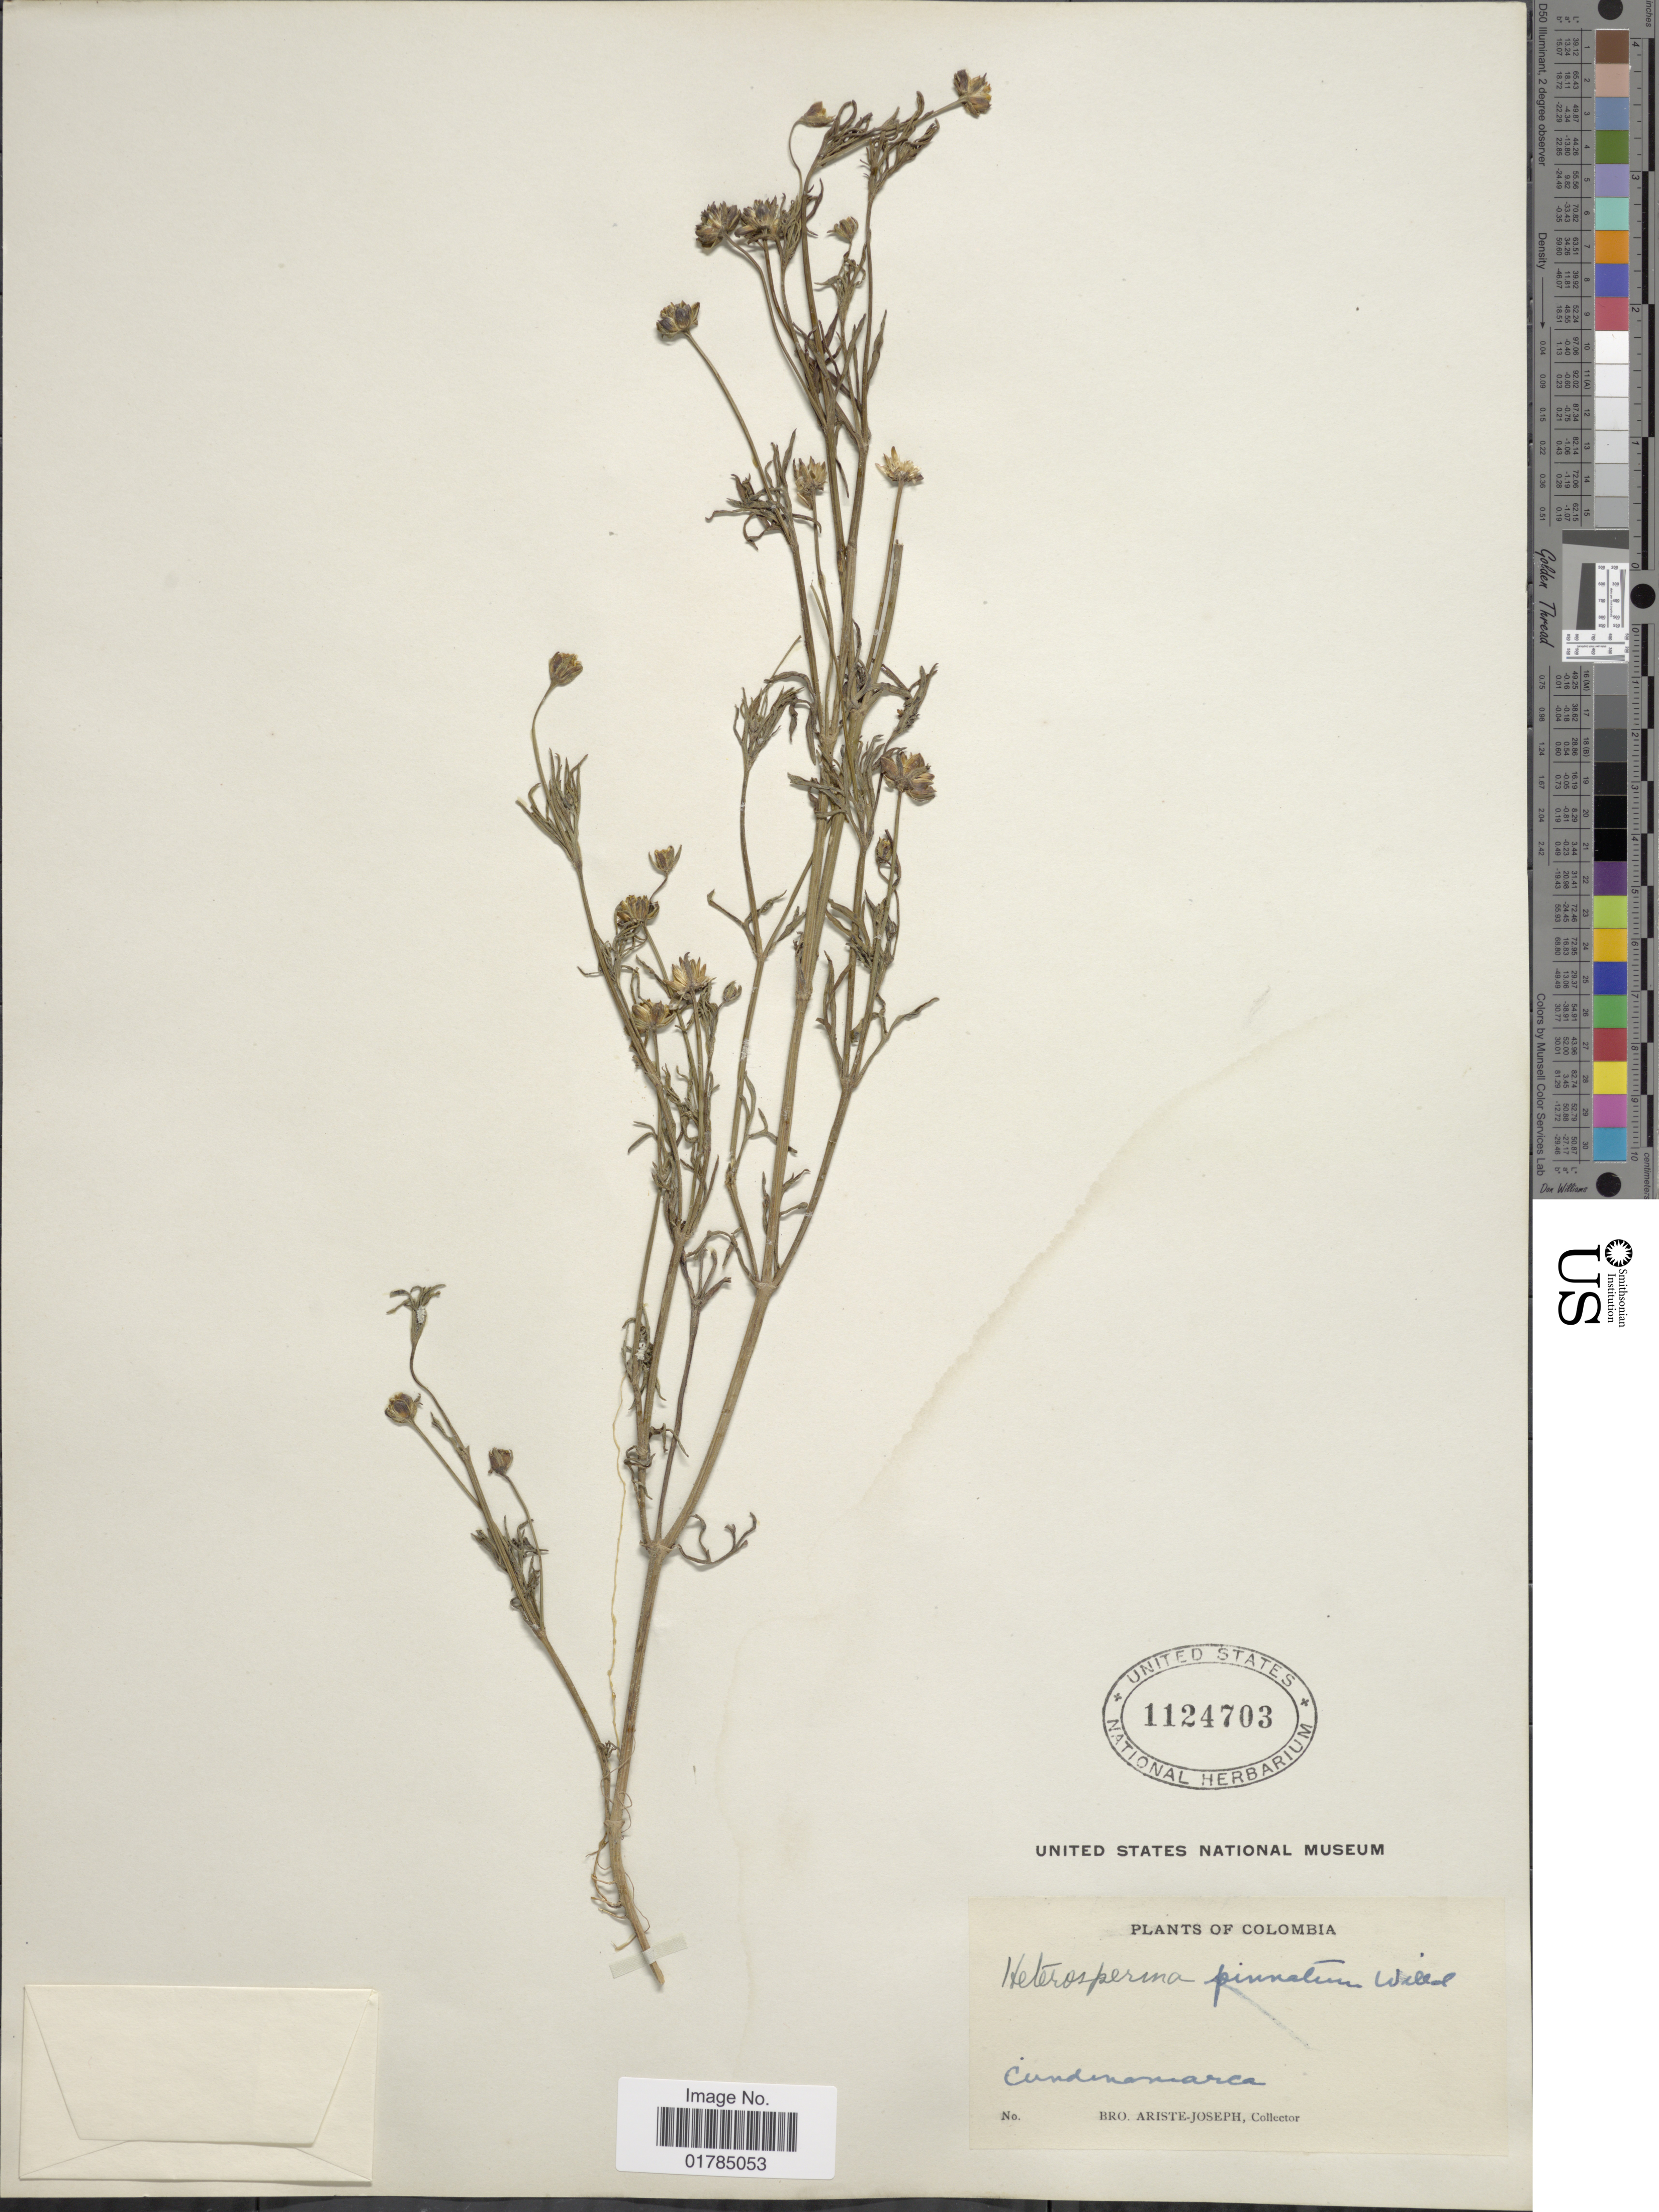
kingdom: Plantae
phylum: Tracheophyta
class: Magnoliopsida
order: Asterales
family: Asteraceae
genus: Heterosperma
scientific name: Heterosperma pinnatum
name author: Cav.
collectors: Bro. Ariste-Joseph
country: Colombia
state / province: Cundinamarca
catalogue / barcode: US 1124703